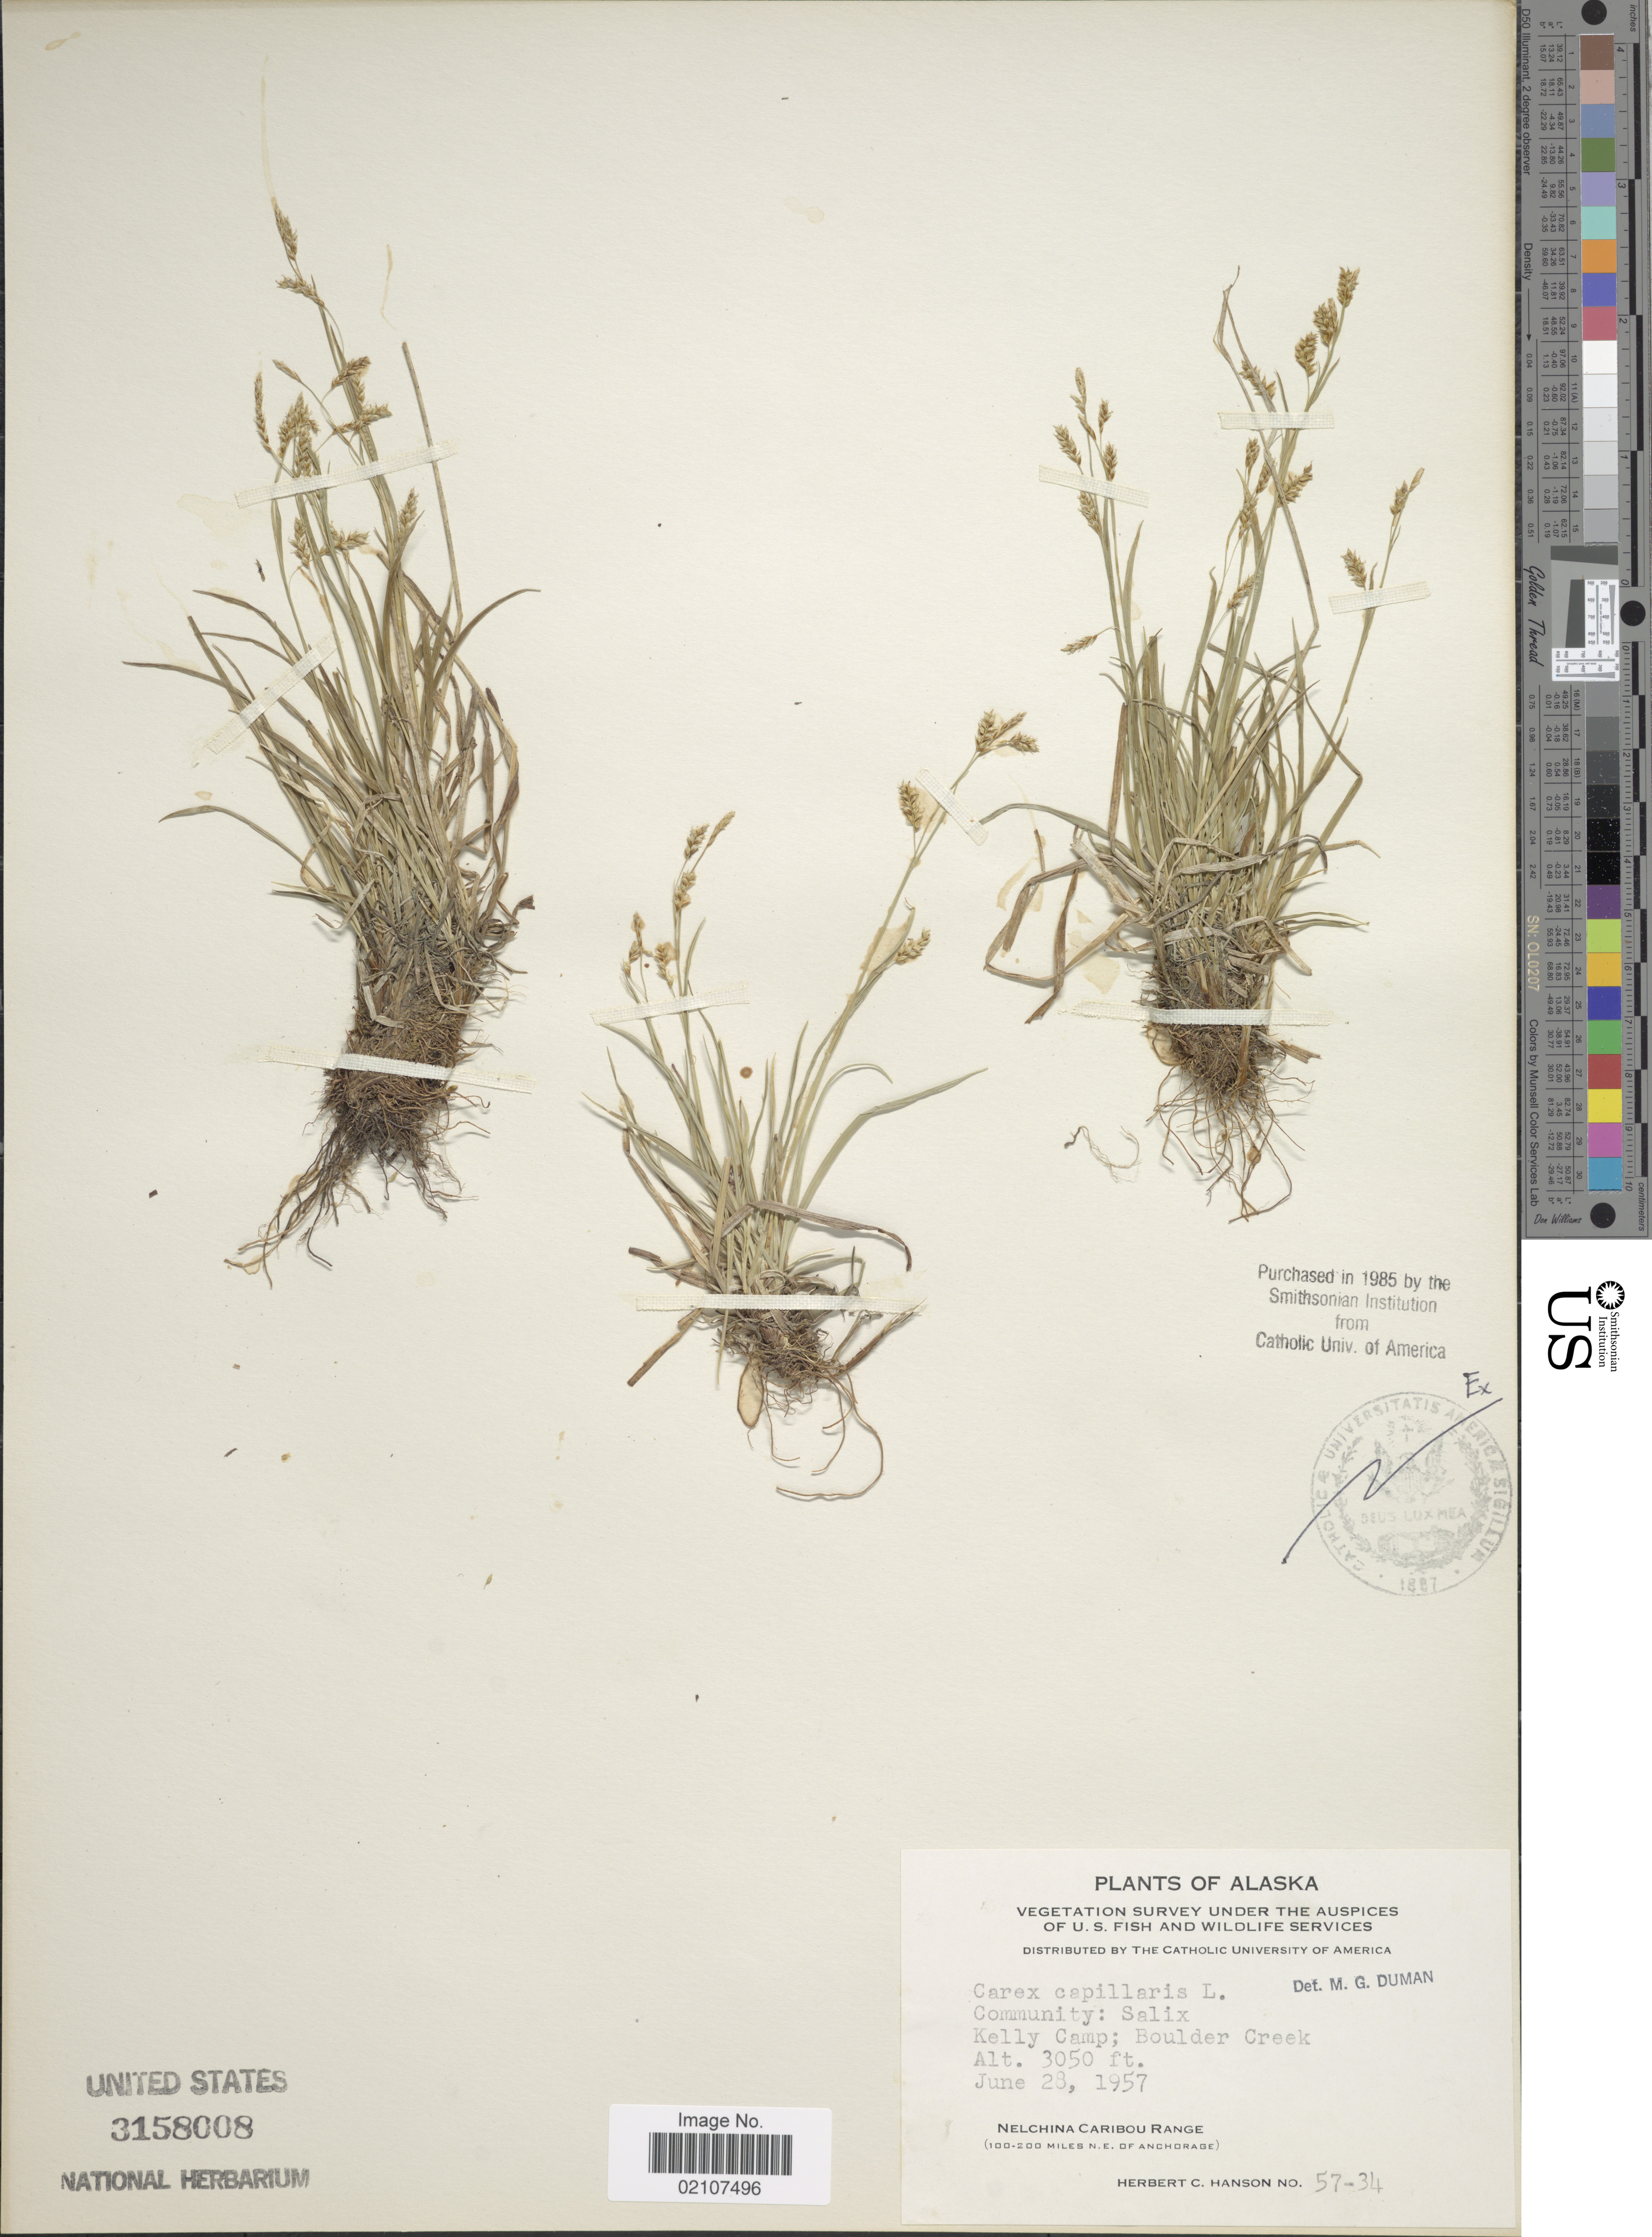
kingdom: Plantae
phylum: Tracheophyta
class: Liliopsida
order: Poales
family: Cyperaceae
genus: Carex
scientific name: Carex capillaris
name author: L.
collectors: H. Hanson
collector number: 57-34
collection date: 1957-06-28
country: United States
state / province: Alaska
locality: Kelly Camp; Boulder Creek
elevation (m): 930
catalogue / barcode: US 3158008